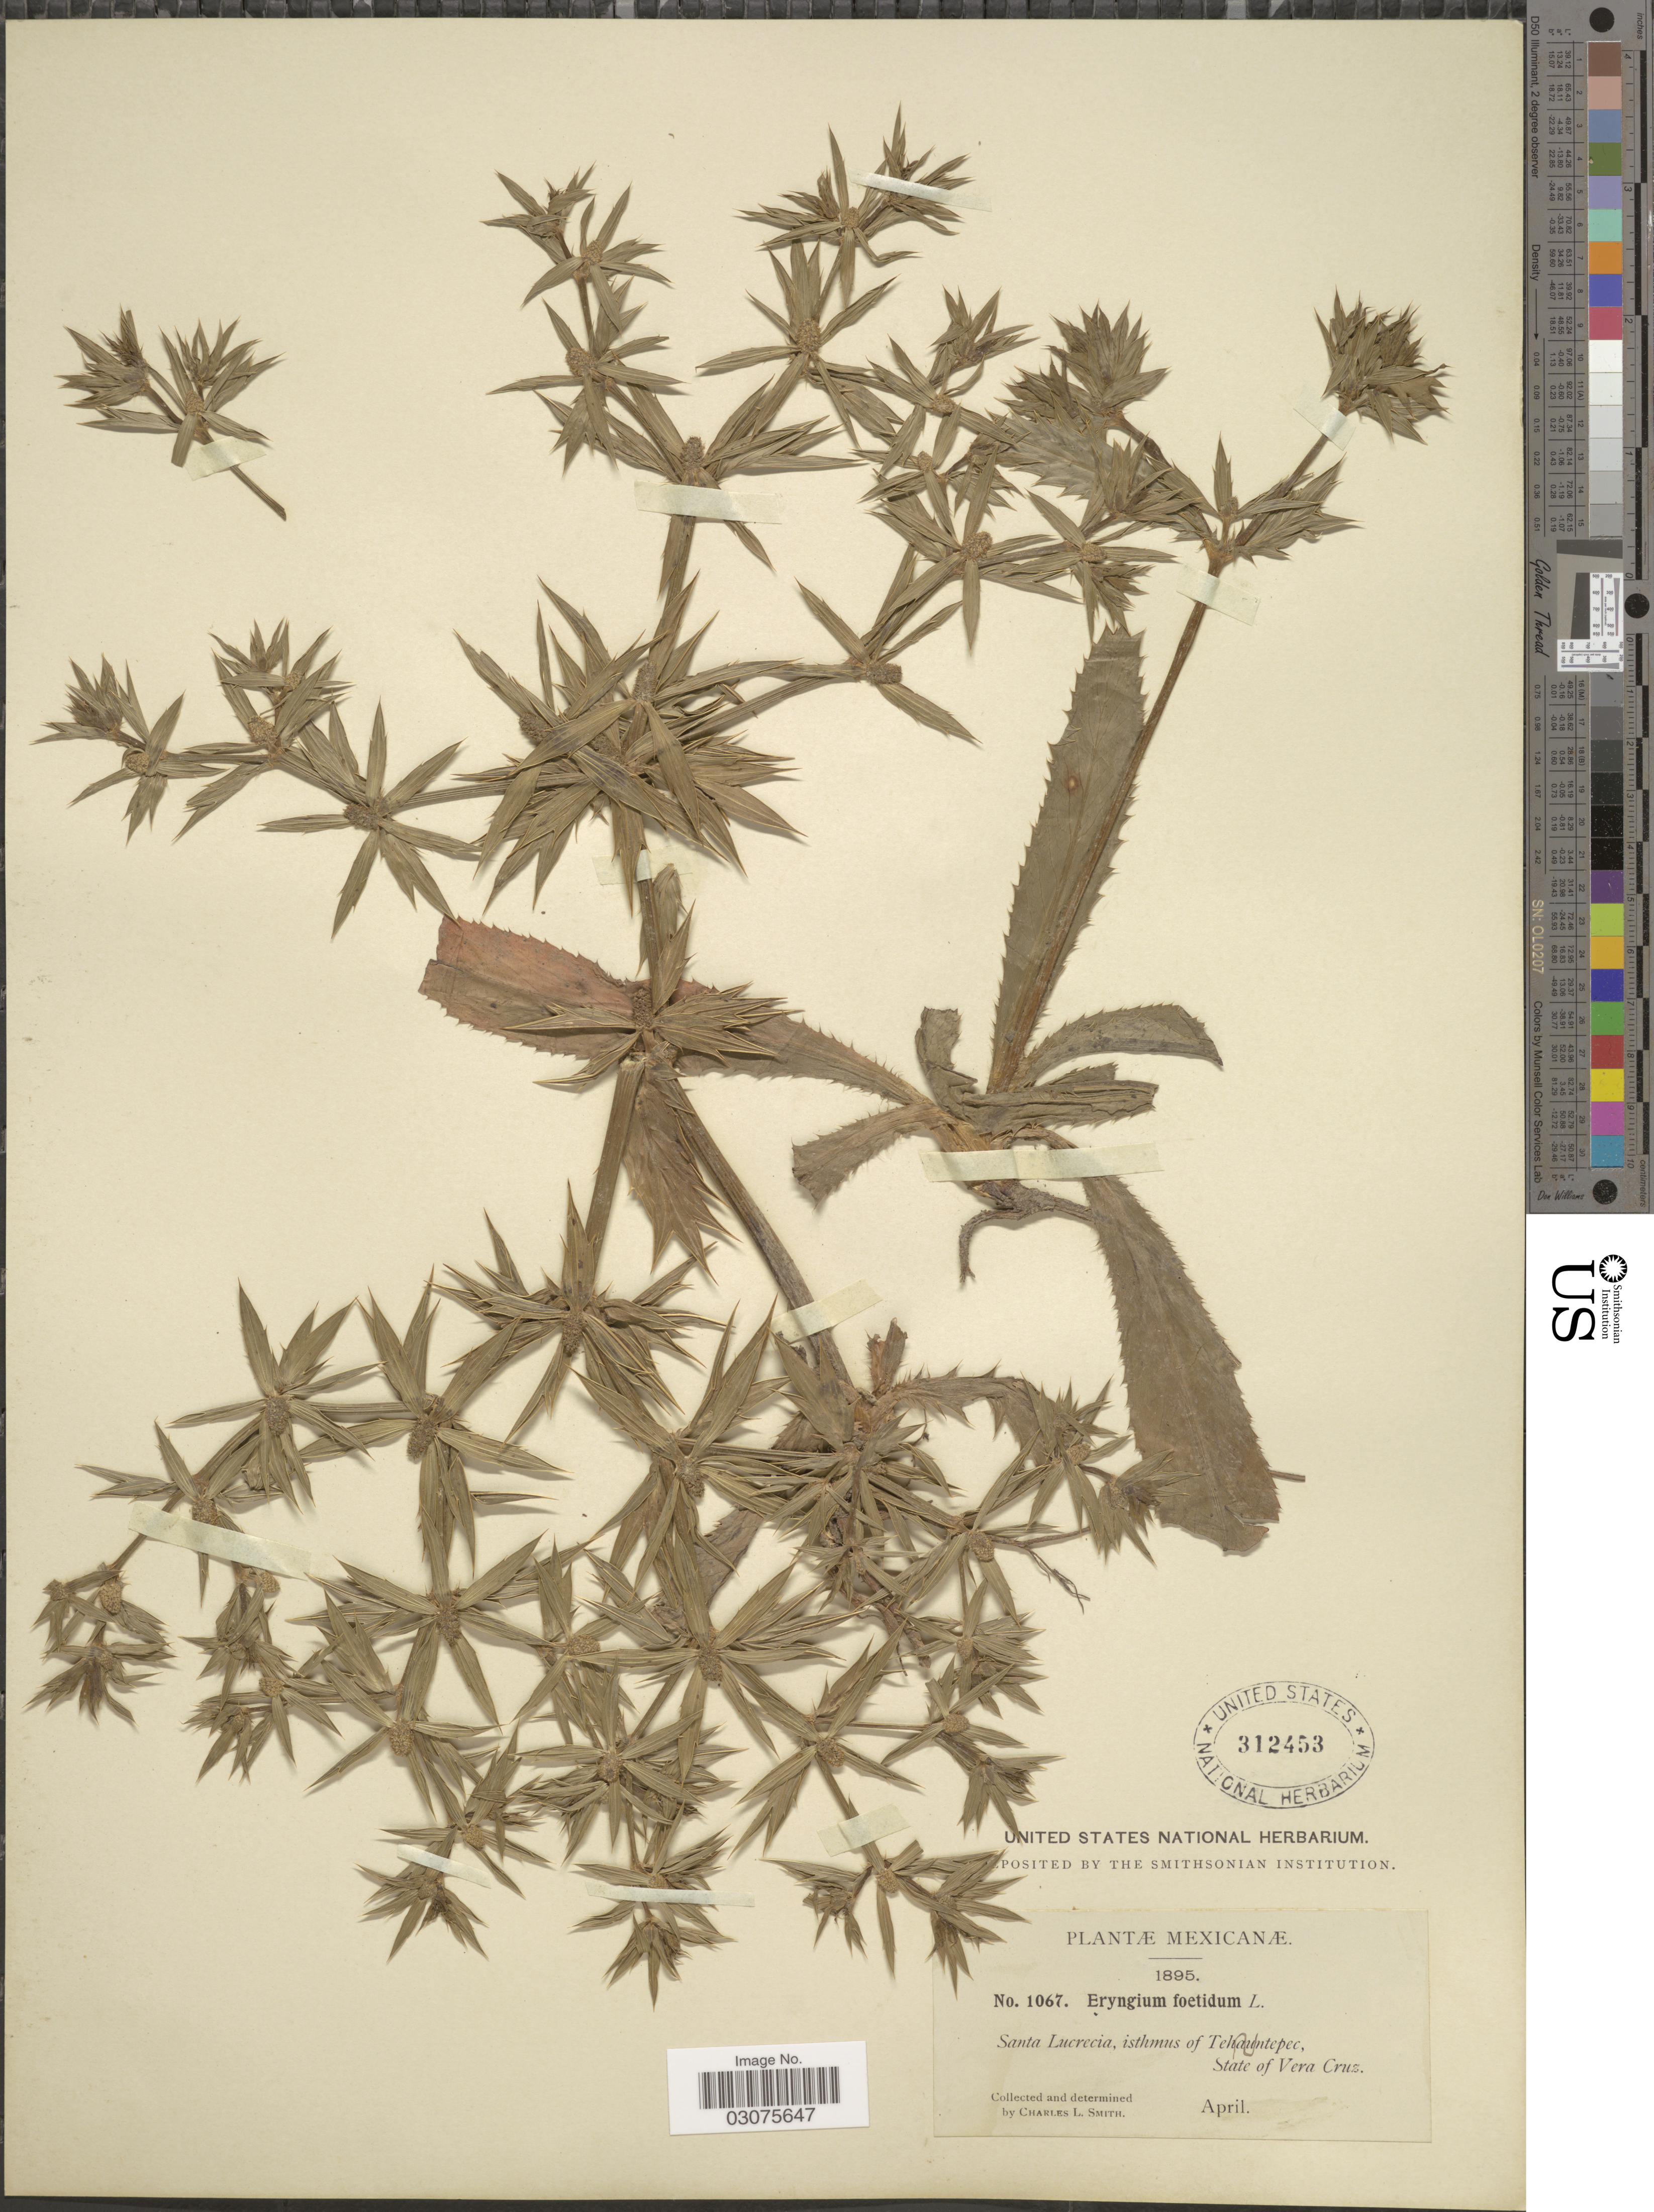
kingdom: Plantae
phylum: Tracheophyta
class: Magnoliopsida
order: Apiales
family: Apiaceae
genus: Eryngium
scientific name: Eryngium foetidum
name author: L.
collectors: C. L. Smith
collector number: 1067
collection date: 1895-04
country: Mexico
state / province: Veracruz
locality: Santa Lucrecia, isthmus of Tehuantepec, State of Vera Cruz.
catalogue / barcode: US 312453